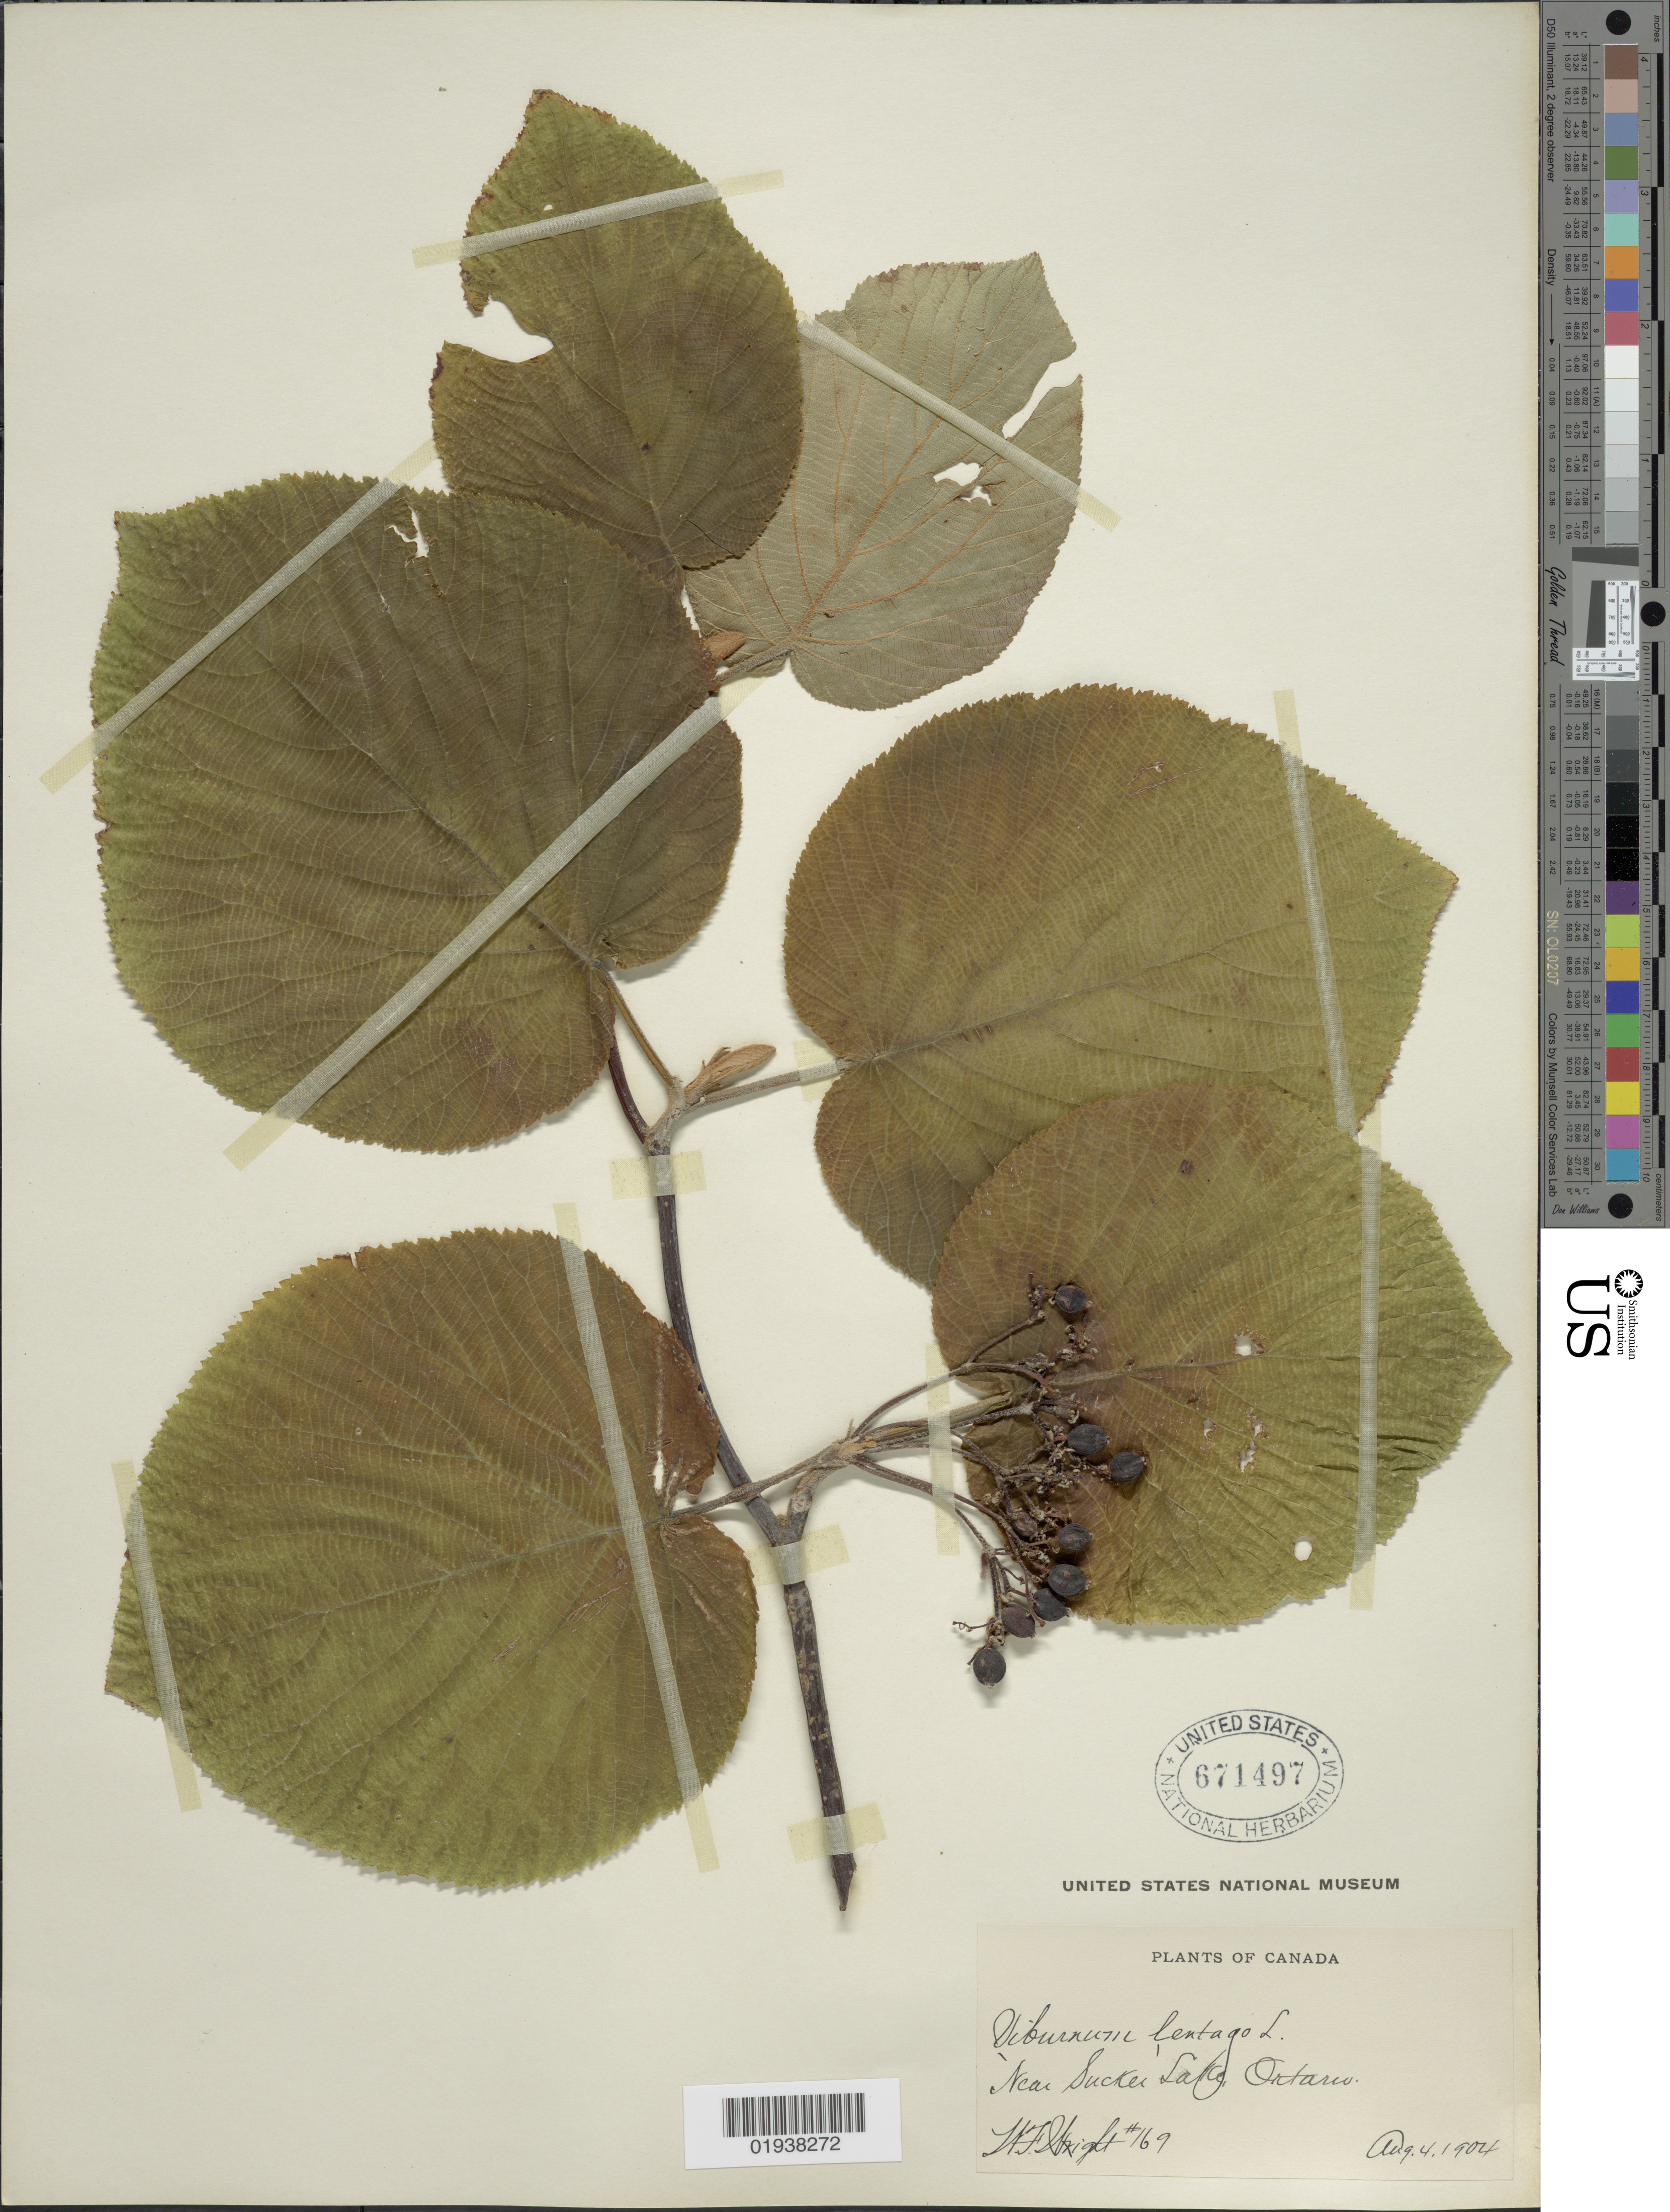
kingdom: Plantae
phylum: Tracheophyta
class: Magnoliopsida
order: Dipsacales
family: Viburnaceae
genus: Viburnum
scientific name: Viburnum alnifolium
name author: Marshall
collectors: W. F. Wright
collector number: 169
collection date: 1904-08-04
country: Canada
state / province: Ontario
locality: Near Sucker Lake.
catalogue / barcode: US 671497